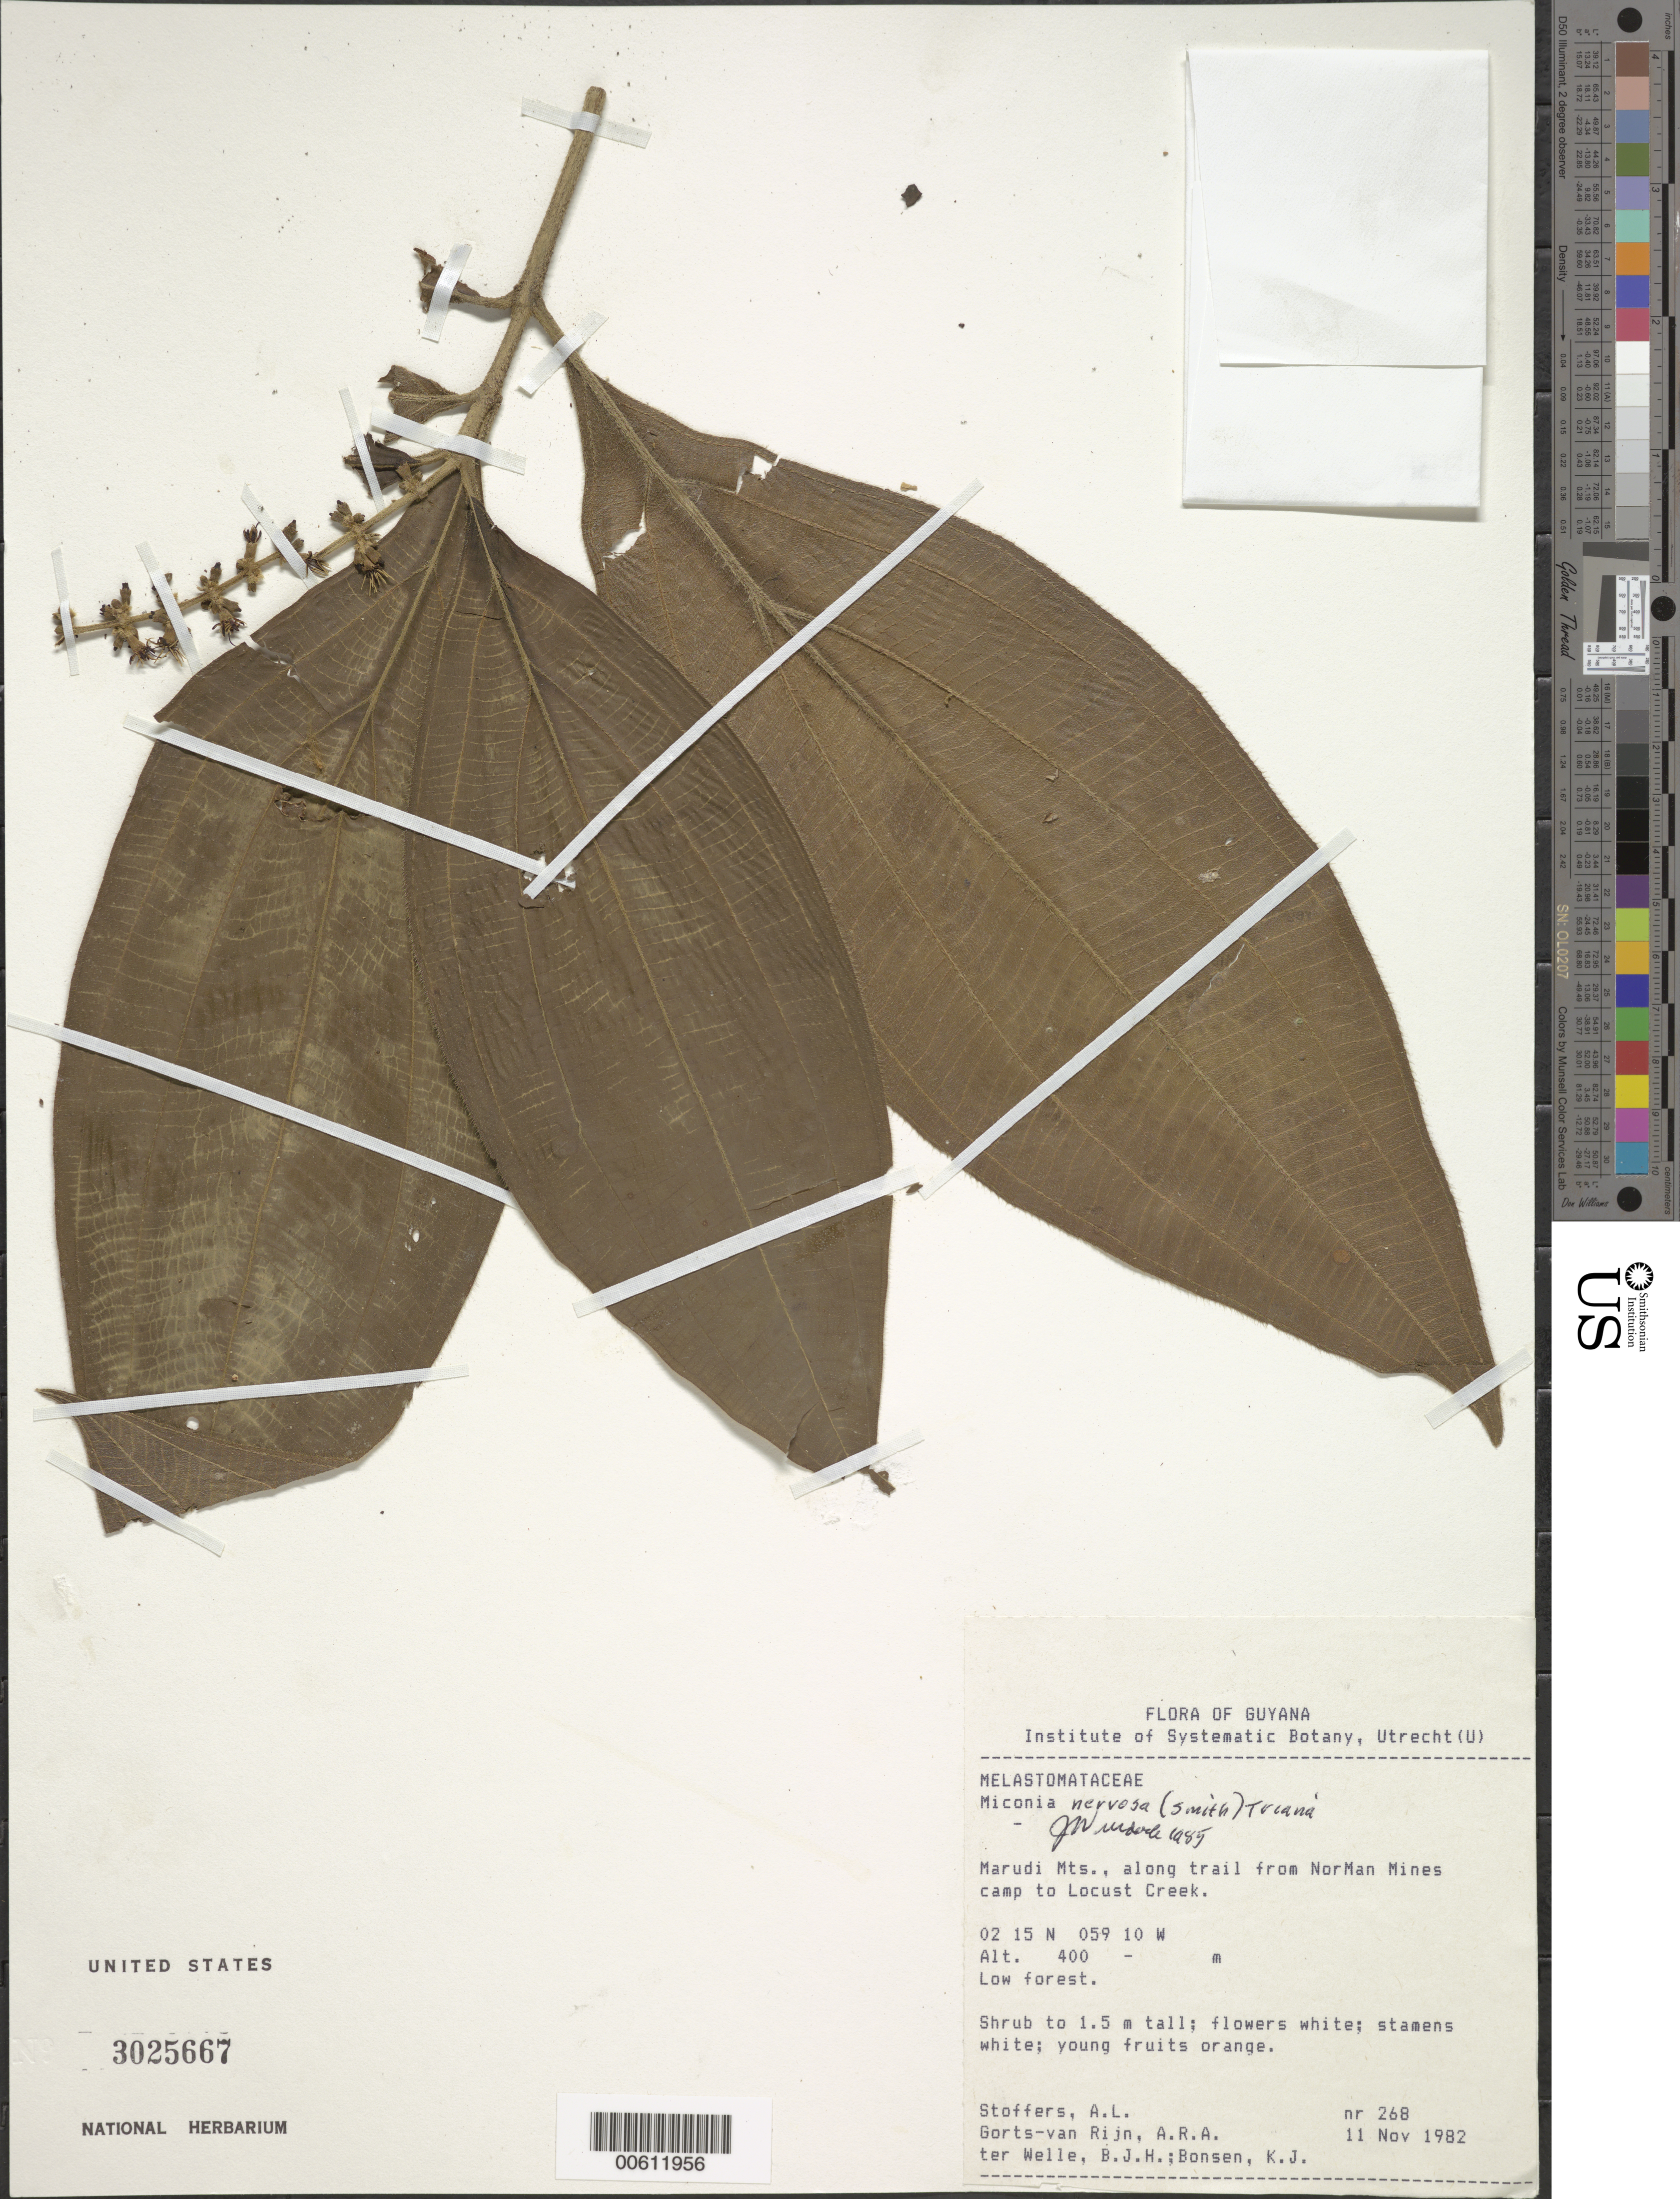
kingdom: Plantae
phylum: Tracheophyta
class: Magnoliopsida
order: Myrtales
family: Melastomataceae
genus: Miconia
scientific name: Miconia nervosa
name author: (Sm.) Triana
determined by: Wurdack, John J., (US), US (UNITED STATES)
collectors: A. Stoffers, A. .R. A. Görts-van Rijn, B. Welle & K. Bonsen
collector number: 268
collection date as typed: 11-Nov-82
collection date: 1982-11-11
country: Guyana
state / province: U. Takutu-U. Essequibo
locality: Marudi Mts., along trail from NorMan Mines camp to Locust Creek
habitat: Low forest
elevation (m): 400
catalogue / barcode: US 3025667